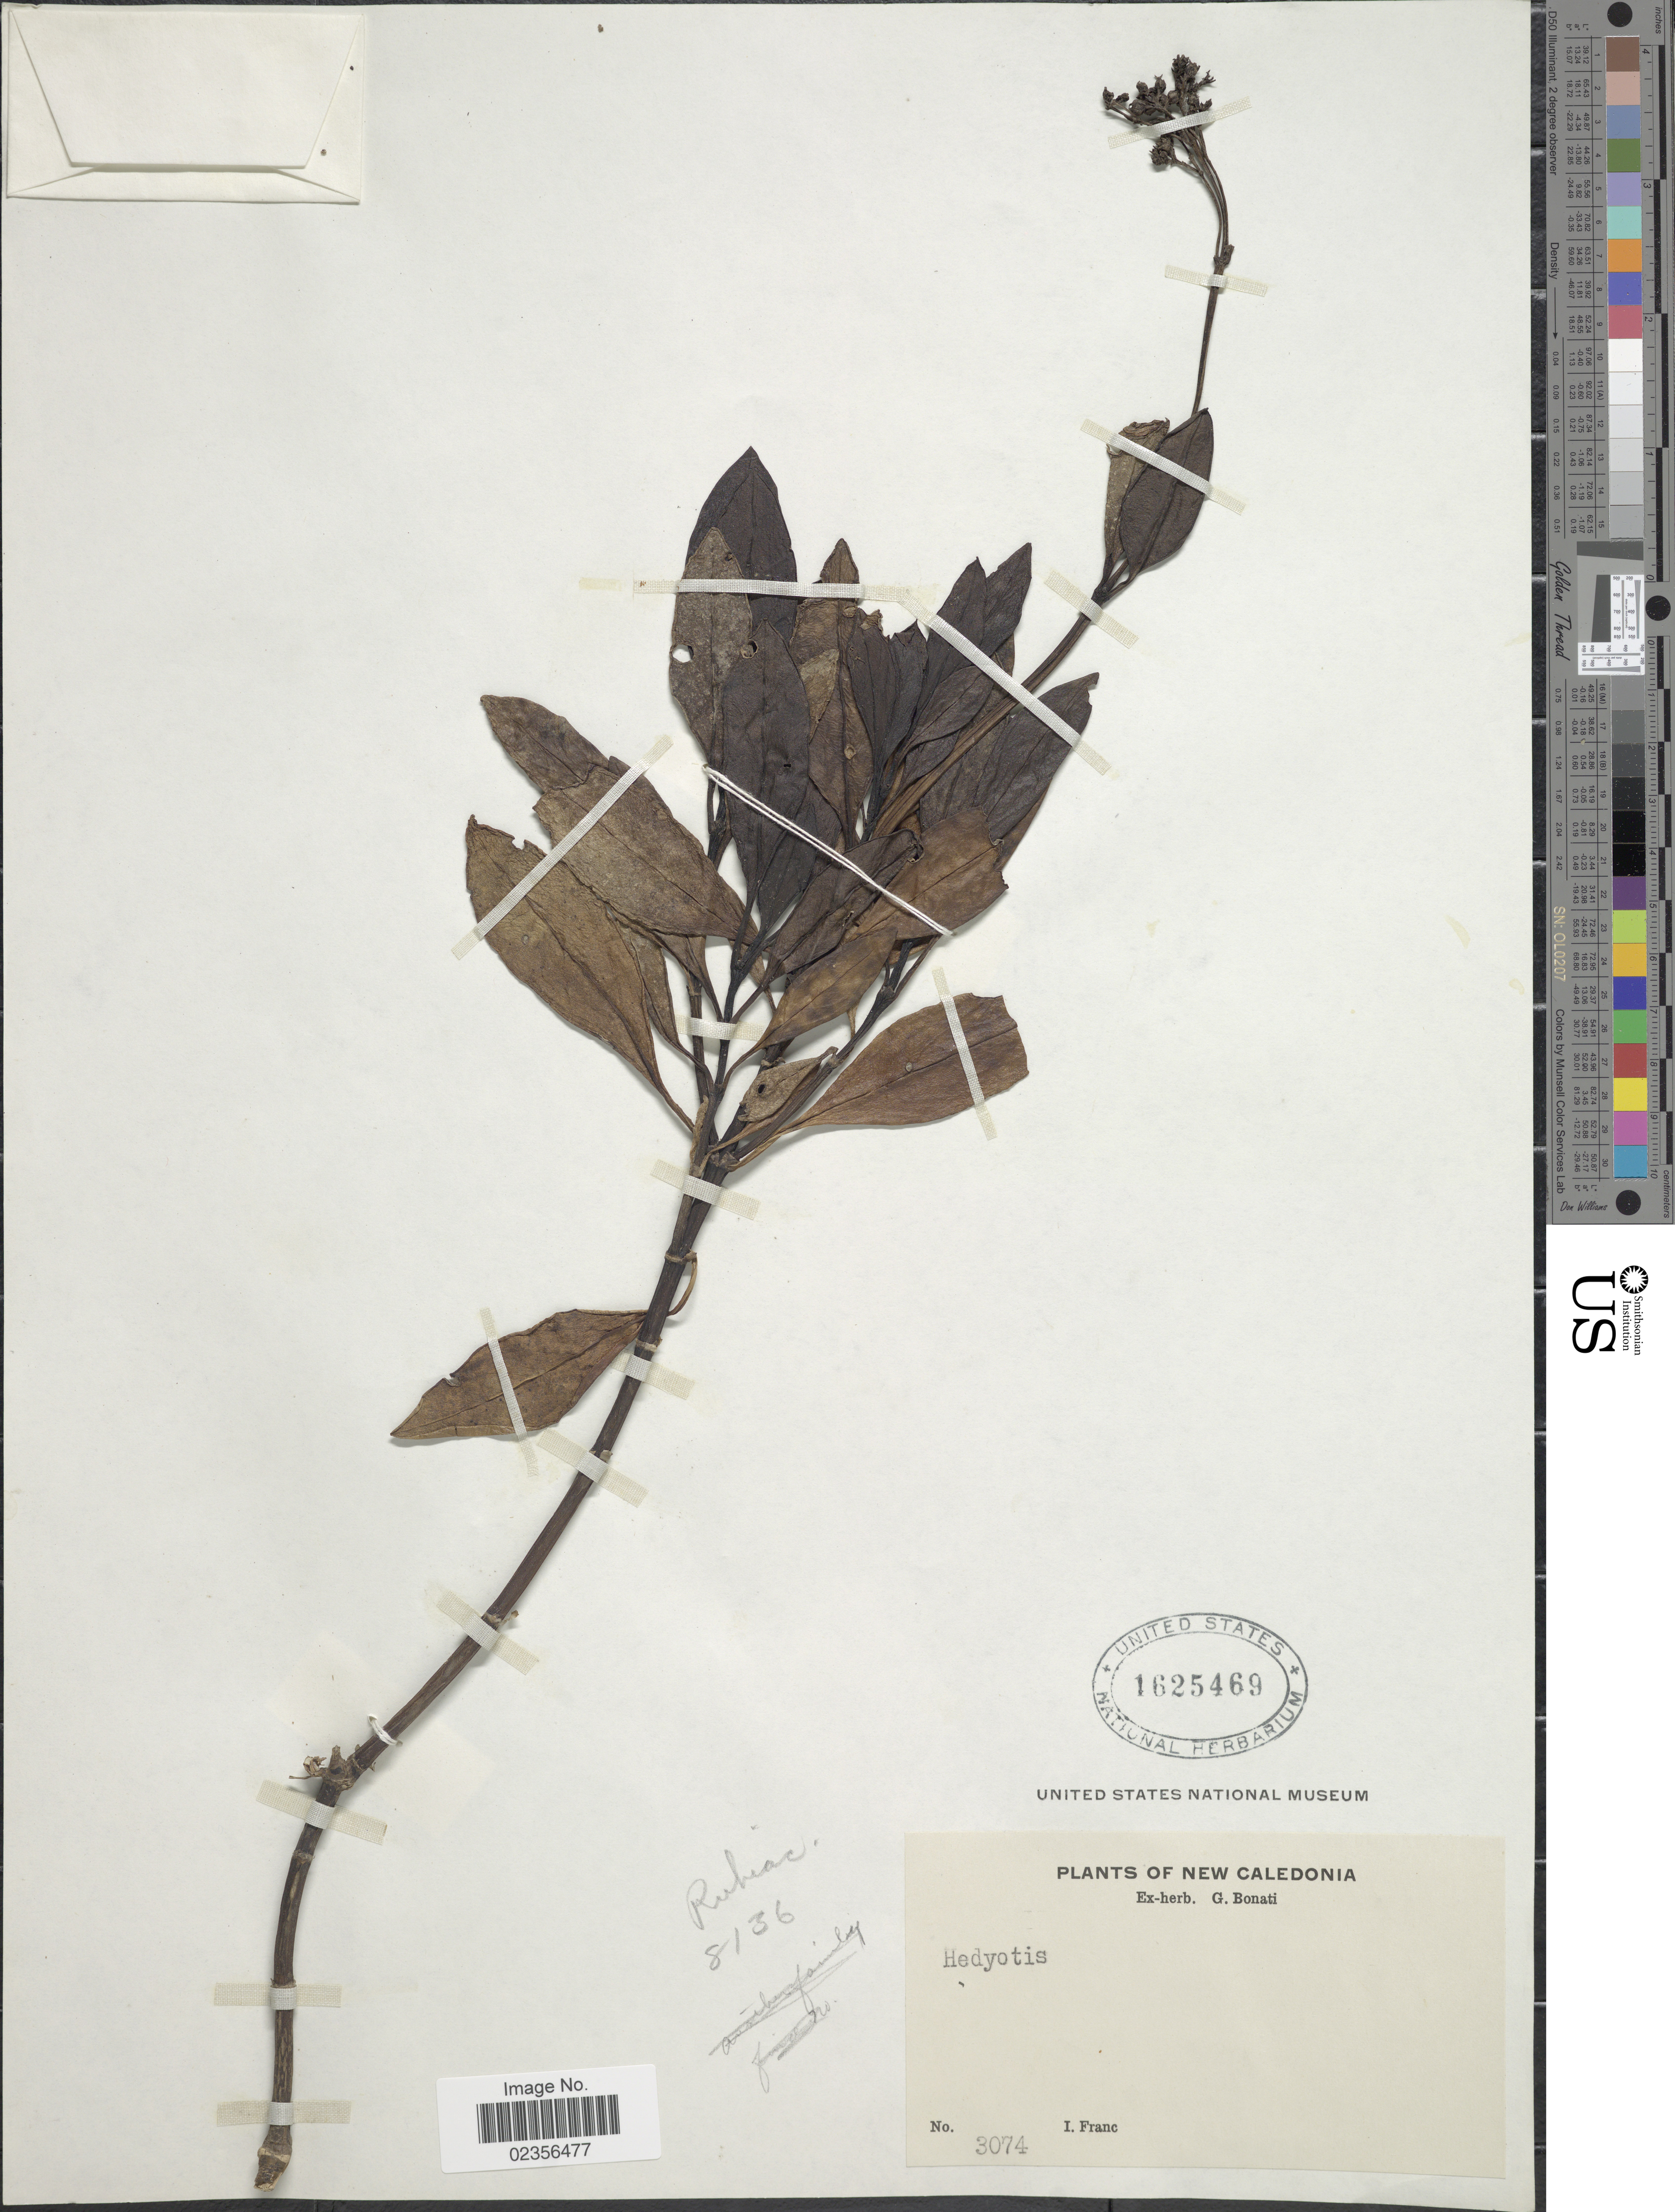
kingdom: Plantae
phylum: Tracheophyta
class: Magnoliopsida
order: Gentianales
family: Rubiaceae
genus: Hedyotis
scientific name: Hedyotis sp.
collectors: I. Franc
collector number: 3074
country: New Caledonia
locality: Ruhiac. [unsure placement]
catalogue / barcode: US 1625469